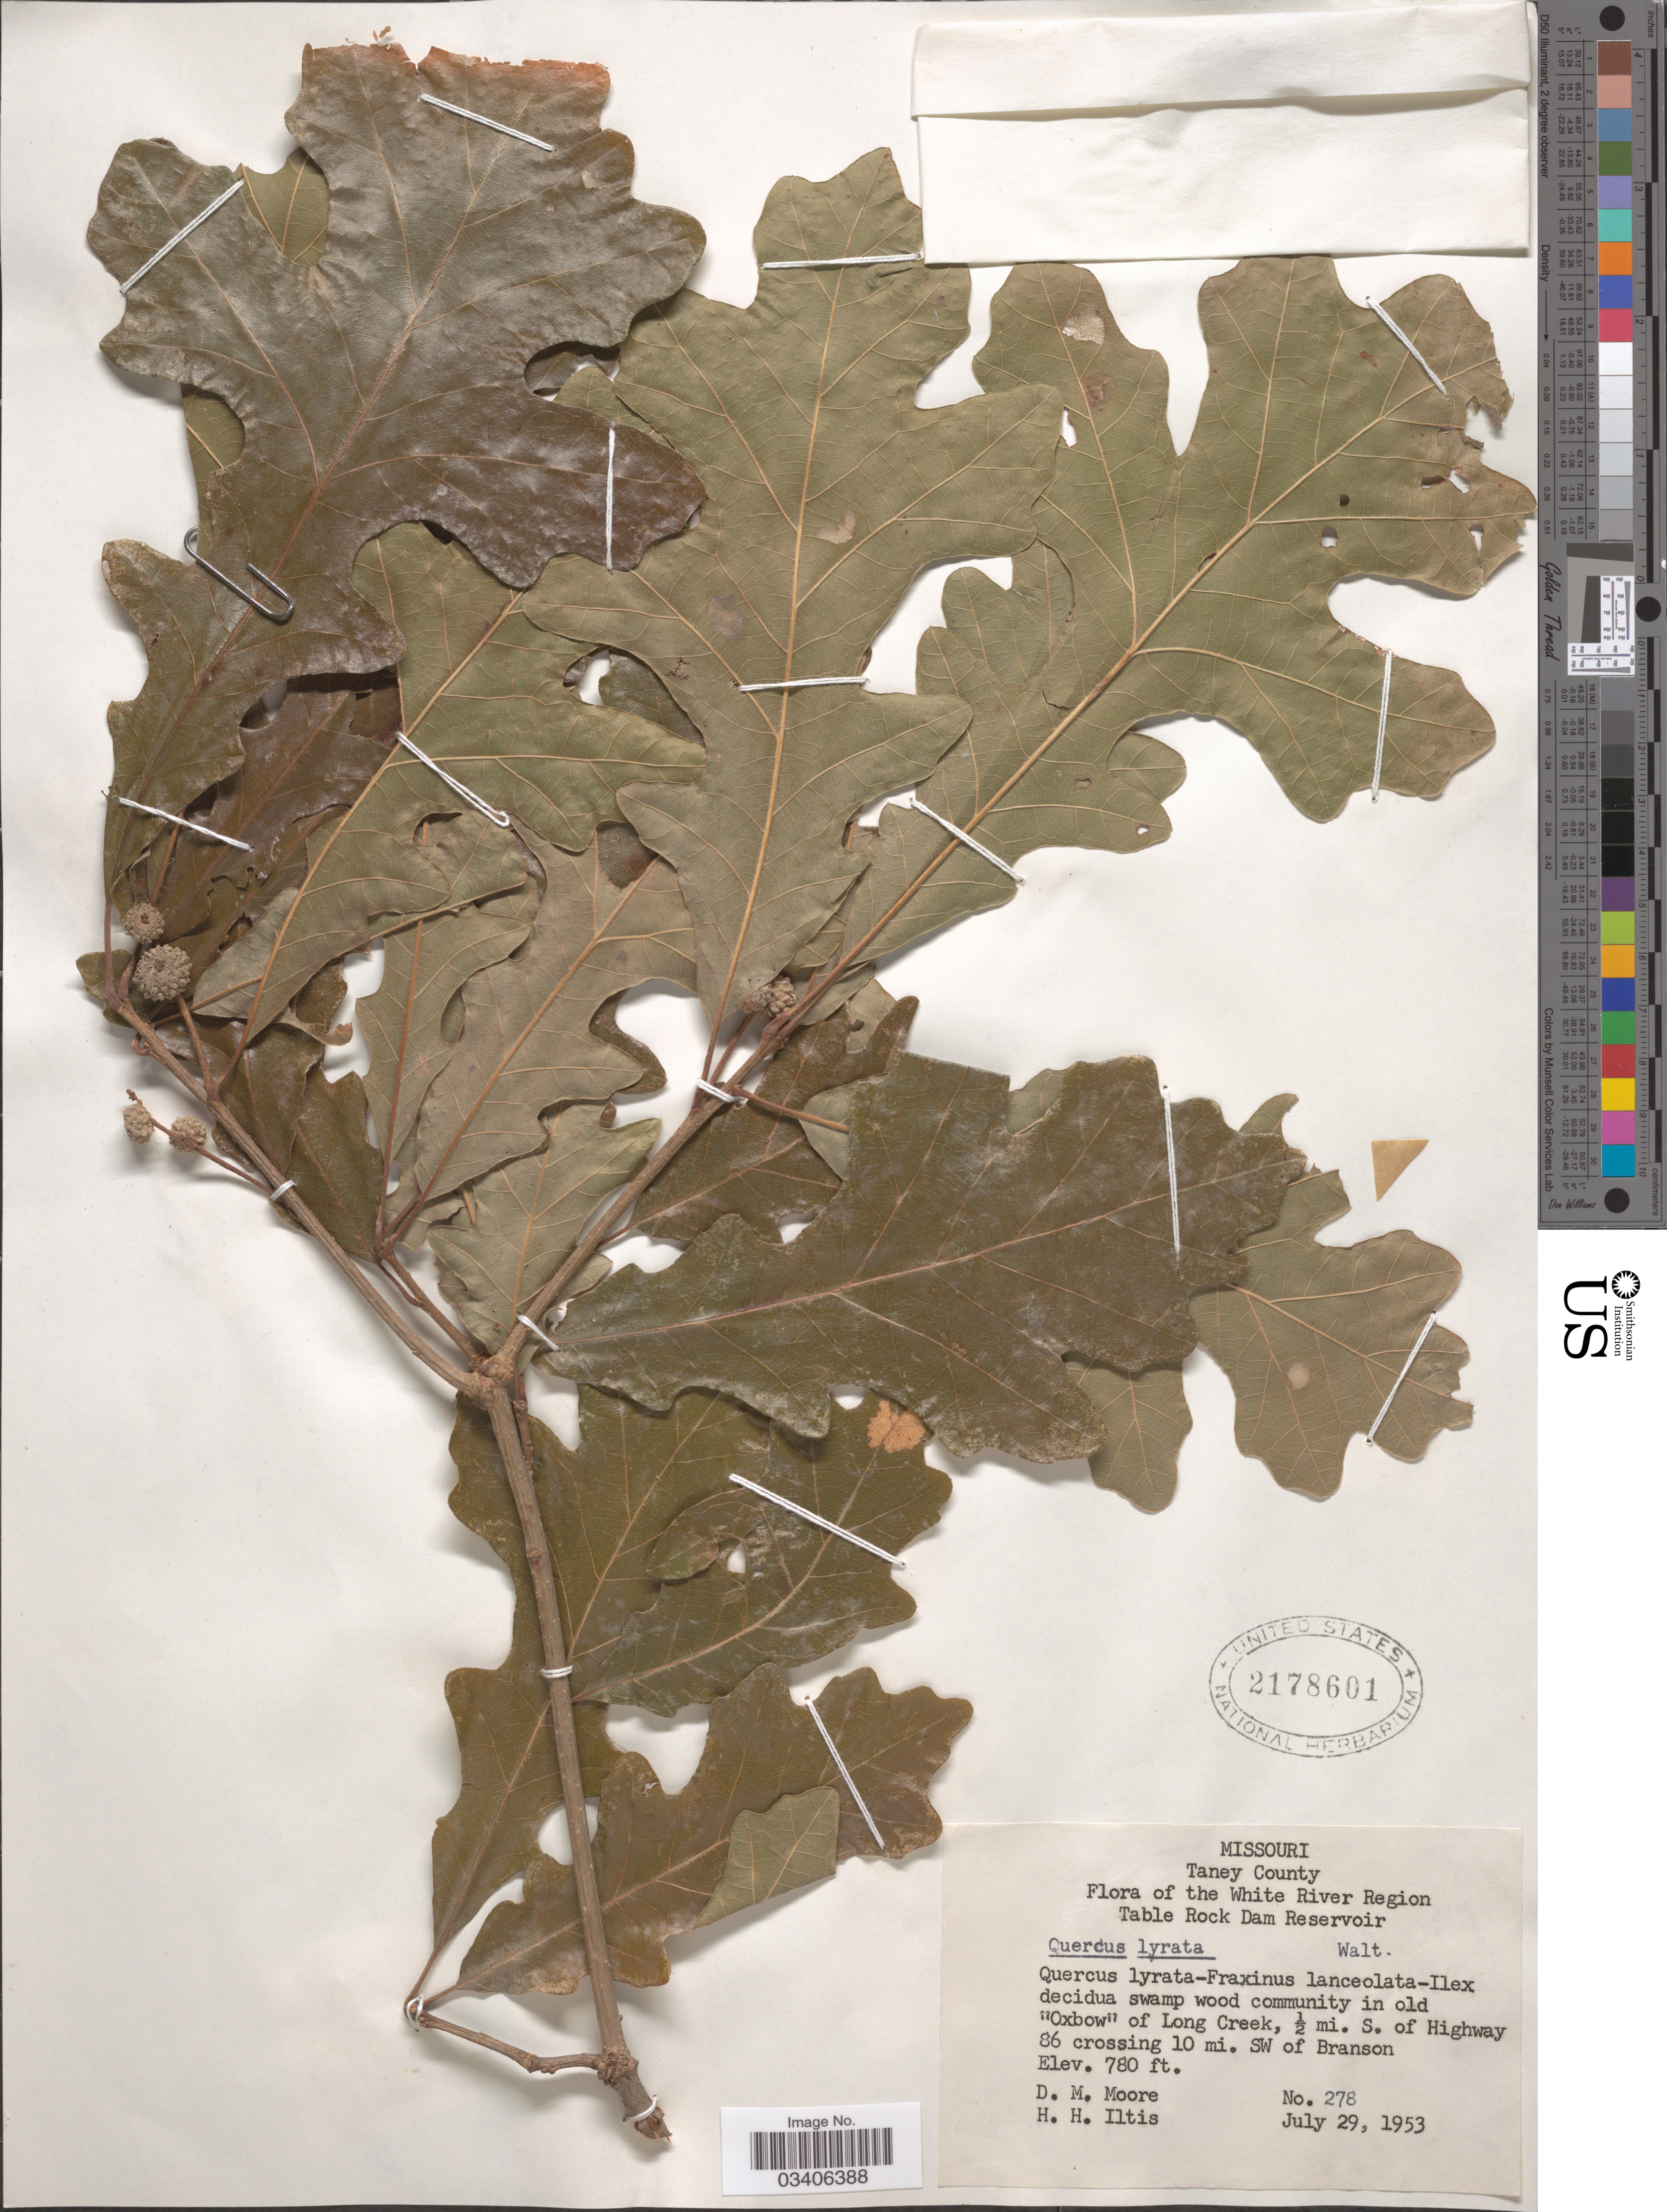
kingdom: Plantae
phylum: Tracheophyta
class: Magnoliopsida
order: Fagales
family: Fagaceae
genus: Quercus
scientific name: Quercus lyrata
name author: Walter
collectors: D. Moore & H. H. Iltis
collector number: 278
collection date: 1953-07-29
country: United States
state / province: Missouri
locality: Taney County. The White River Region. Table Rock Dam Reservoir. In old "Oxbow" of Long Creek, ½ mi. S. of Highway 86 crossing 10 mi. SW of Branson.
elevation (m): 238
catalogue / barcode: US 2178601